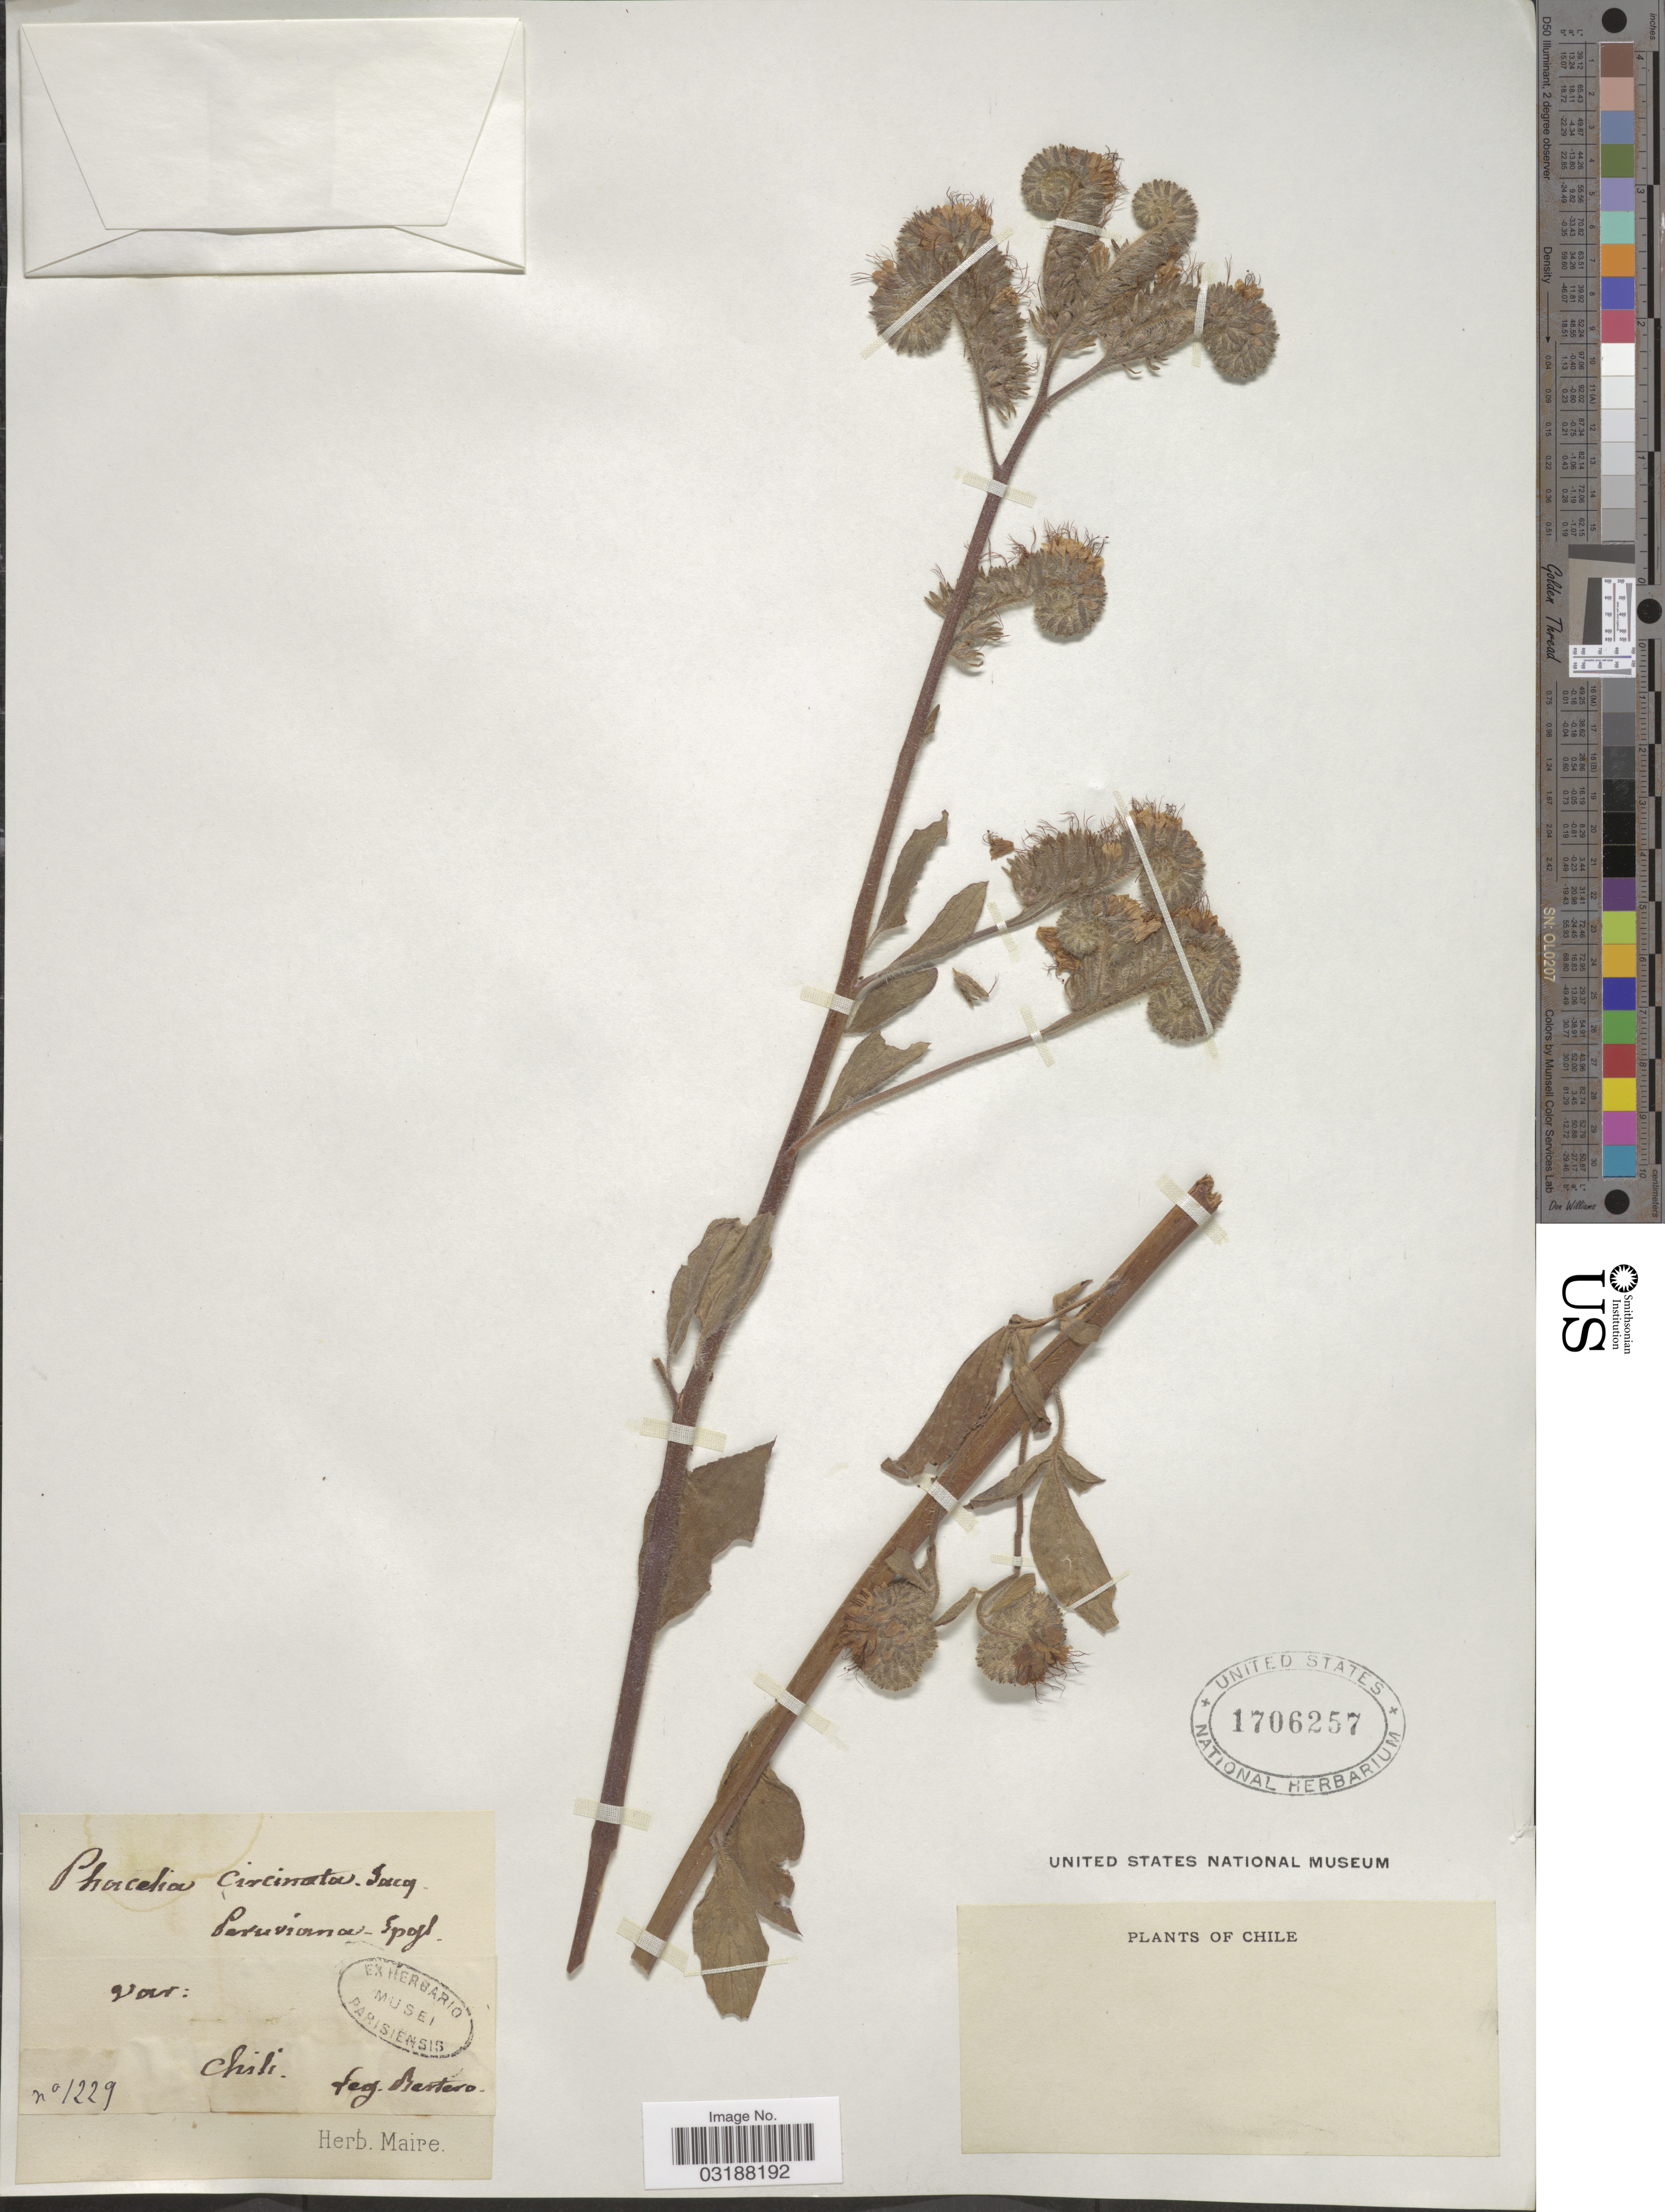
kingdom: Plantae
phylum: Tracheophyta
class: Magnoliopsida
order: Boraginales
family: Hydrophyllaceae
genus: Phacelia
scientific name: Phacelia magellanica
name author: (Lam.) Coville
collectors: Bertero, --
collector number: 1229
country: Chile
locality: Chili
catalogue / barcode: US 1706257